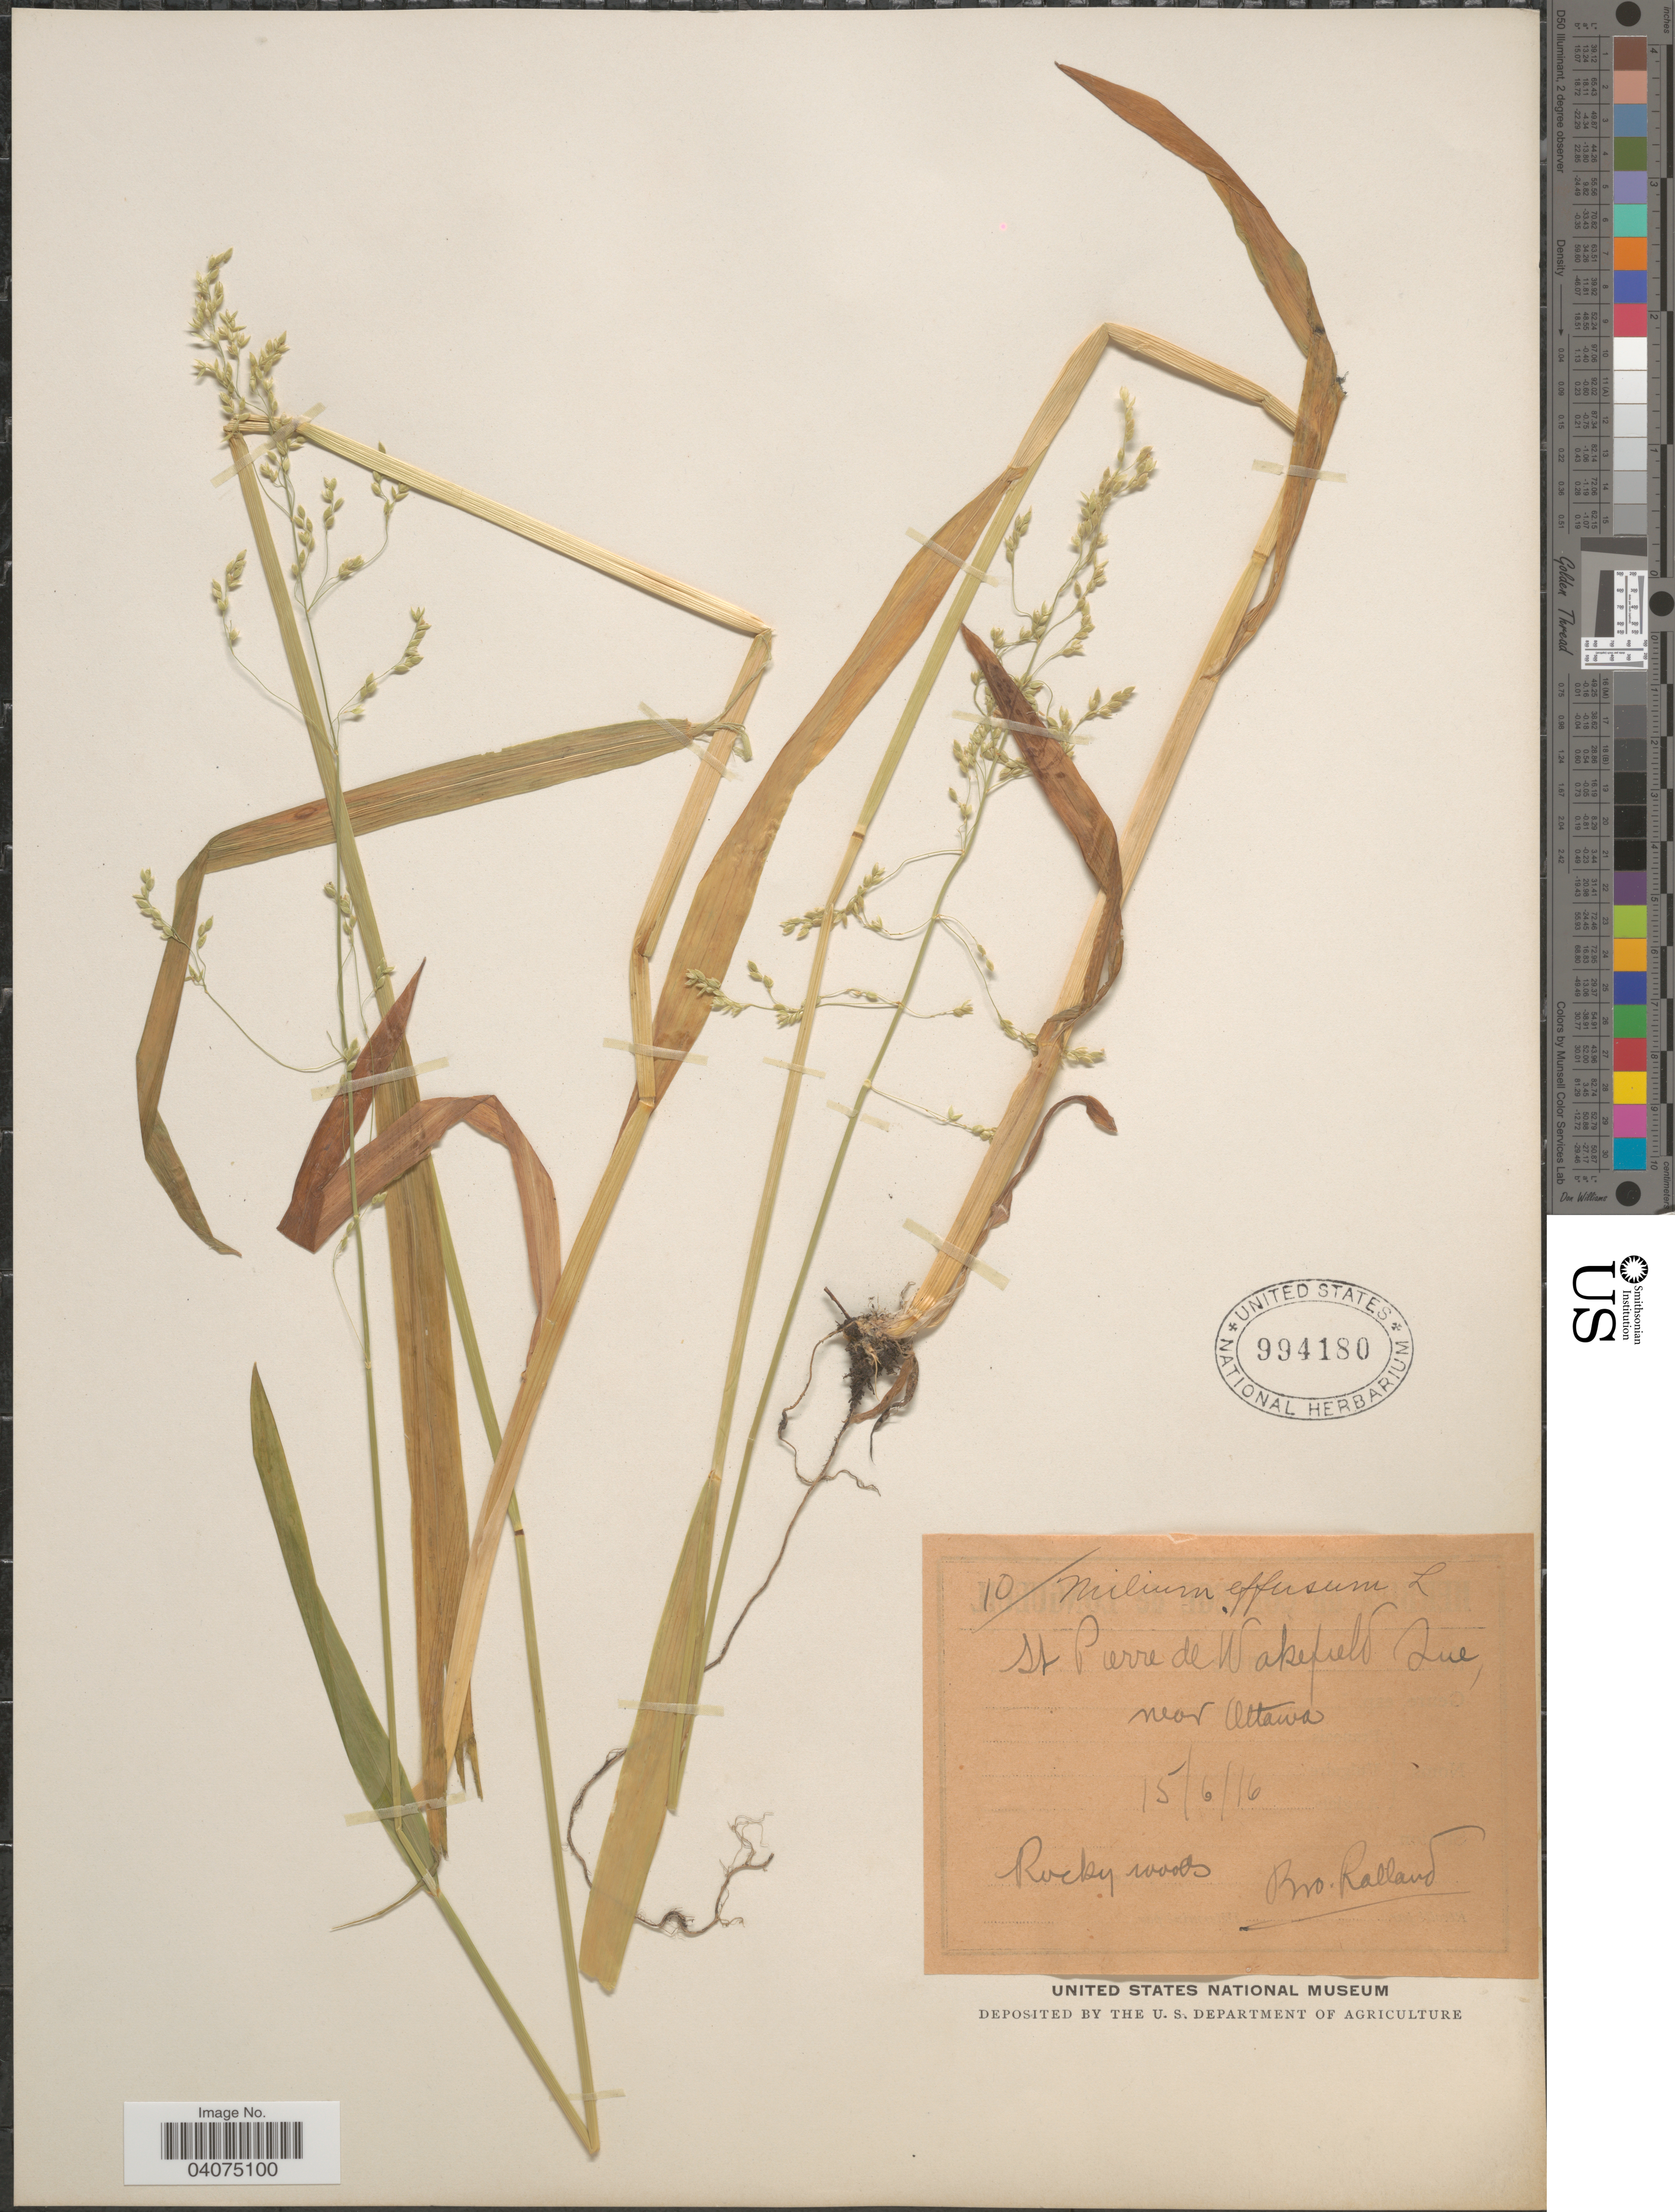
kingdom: Plantae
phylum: Tracheophyta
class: Liliopsida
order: Poales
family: Poaceae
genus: Milium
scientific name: Milium effusum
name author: L.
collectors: B. Rolland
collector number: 10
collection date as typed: Transcribed d/m/y: 15/6/16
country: Canada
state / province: Quebec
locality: St Pierre de Wakefield, near Ottawa.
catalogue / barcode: US 994180